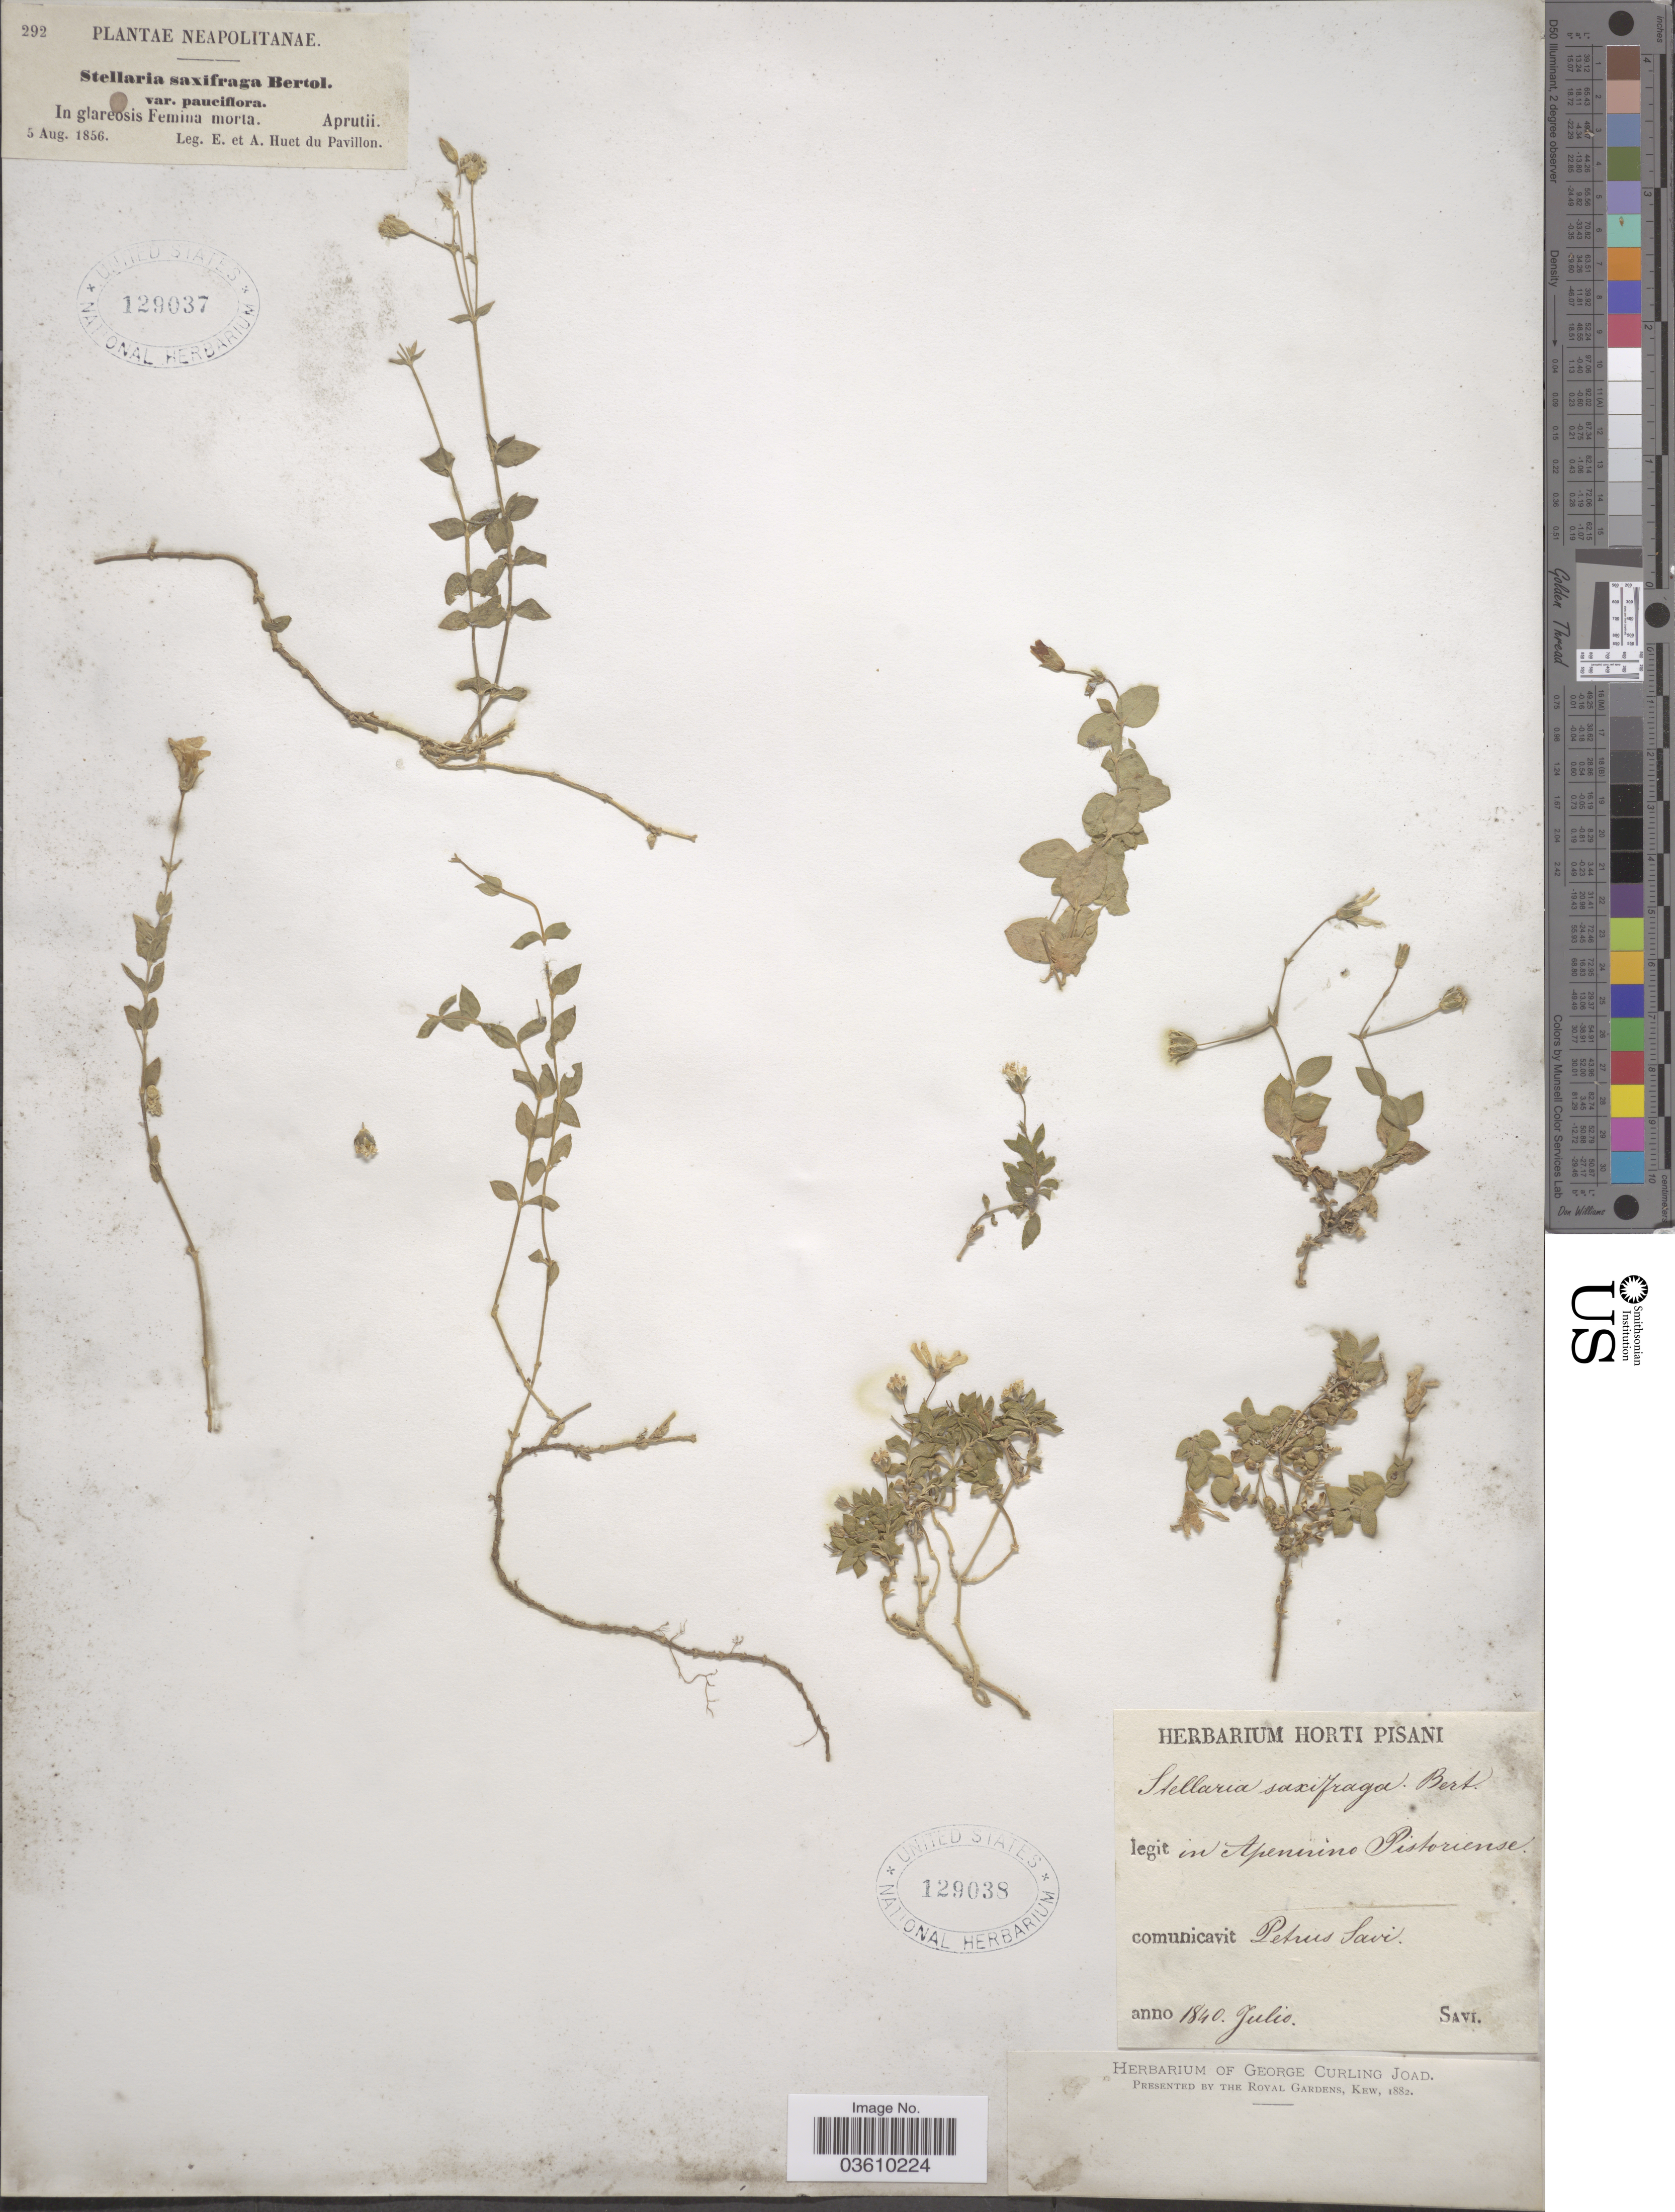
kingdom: Plantae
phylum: Tracheophyta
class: Magnoliopsida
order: Caryophyllales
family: Caryophyllaceae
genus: Stellaria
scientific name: Stellaria saxifraga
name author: Bertol.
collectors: G. Savi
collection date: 1840-07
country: Italy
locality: In Apeninino Pistoriense.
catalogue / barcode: US 129038